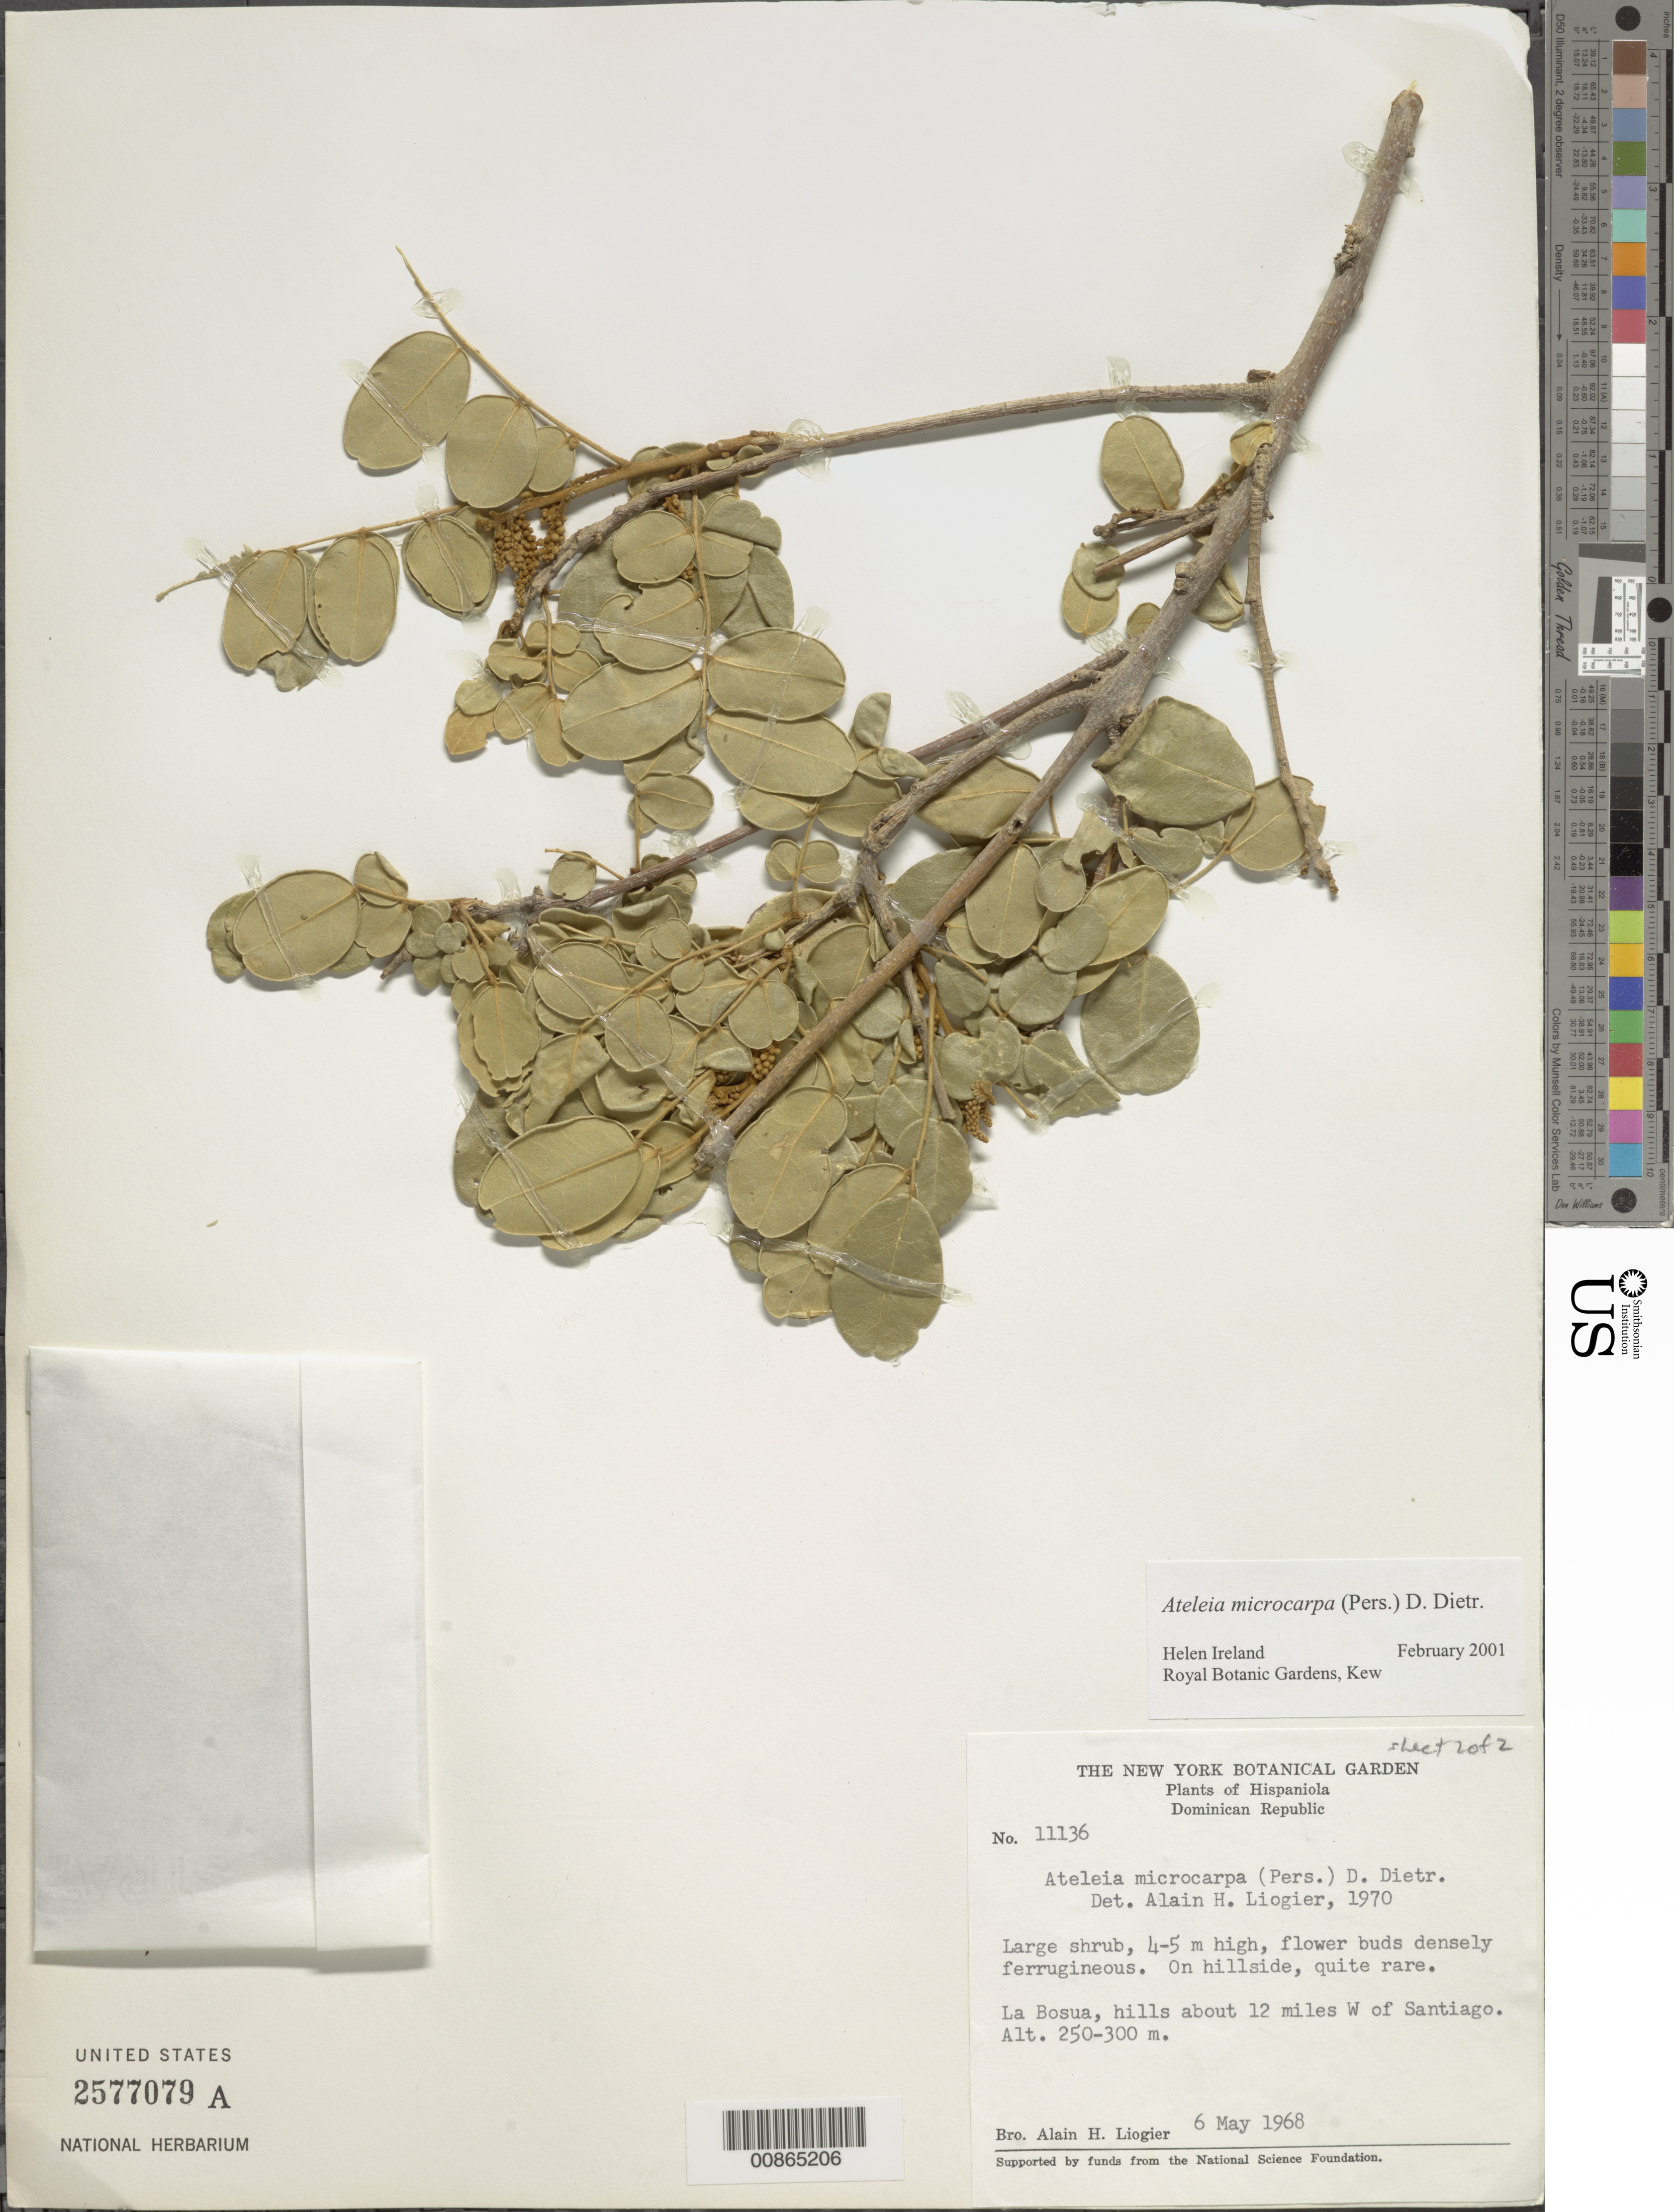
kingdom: Plantae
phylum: Tracheophyta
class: Magnoliopsida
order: Fabales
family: Fabaceae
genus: Ateleia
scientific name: Ateleia microcarpa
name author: (Pers.) D. Dietr.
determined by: Ireland, H.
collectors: A. H. Liogier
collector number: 11136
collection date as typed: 06 May 1968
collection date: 1968-05-06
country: Dominican Republic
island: Hispaniola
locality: La Bosua, hills about 12 miles W of Santiago.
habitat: On hillside.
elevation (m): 250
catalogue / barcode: US 2577079A